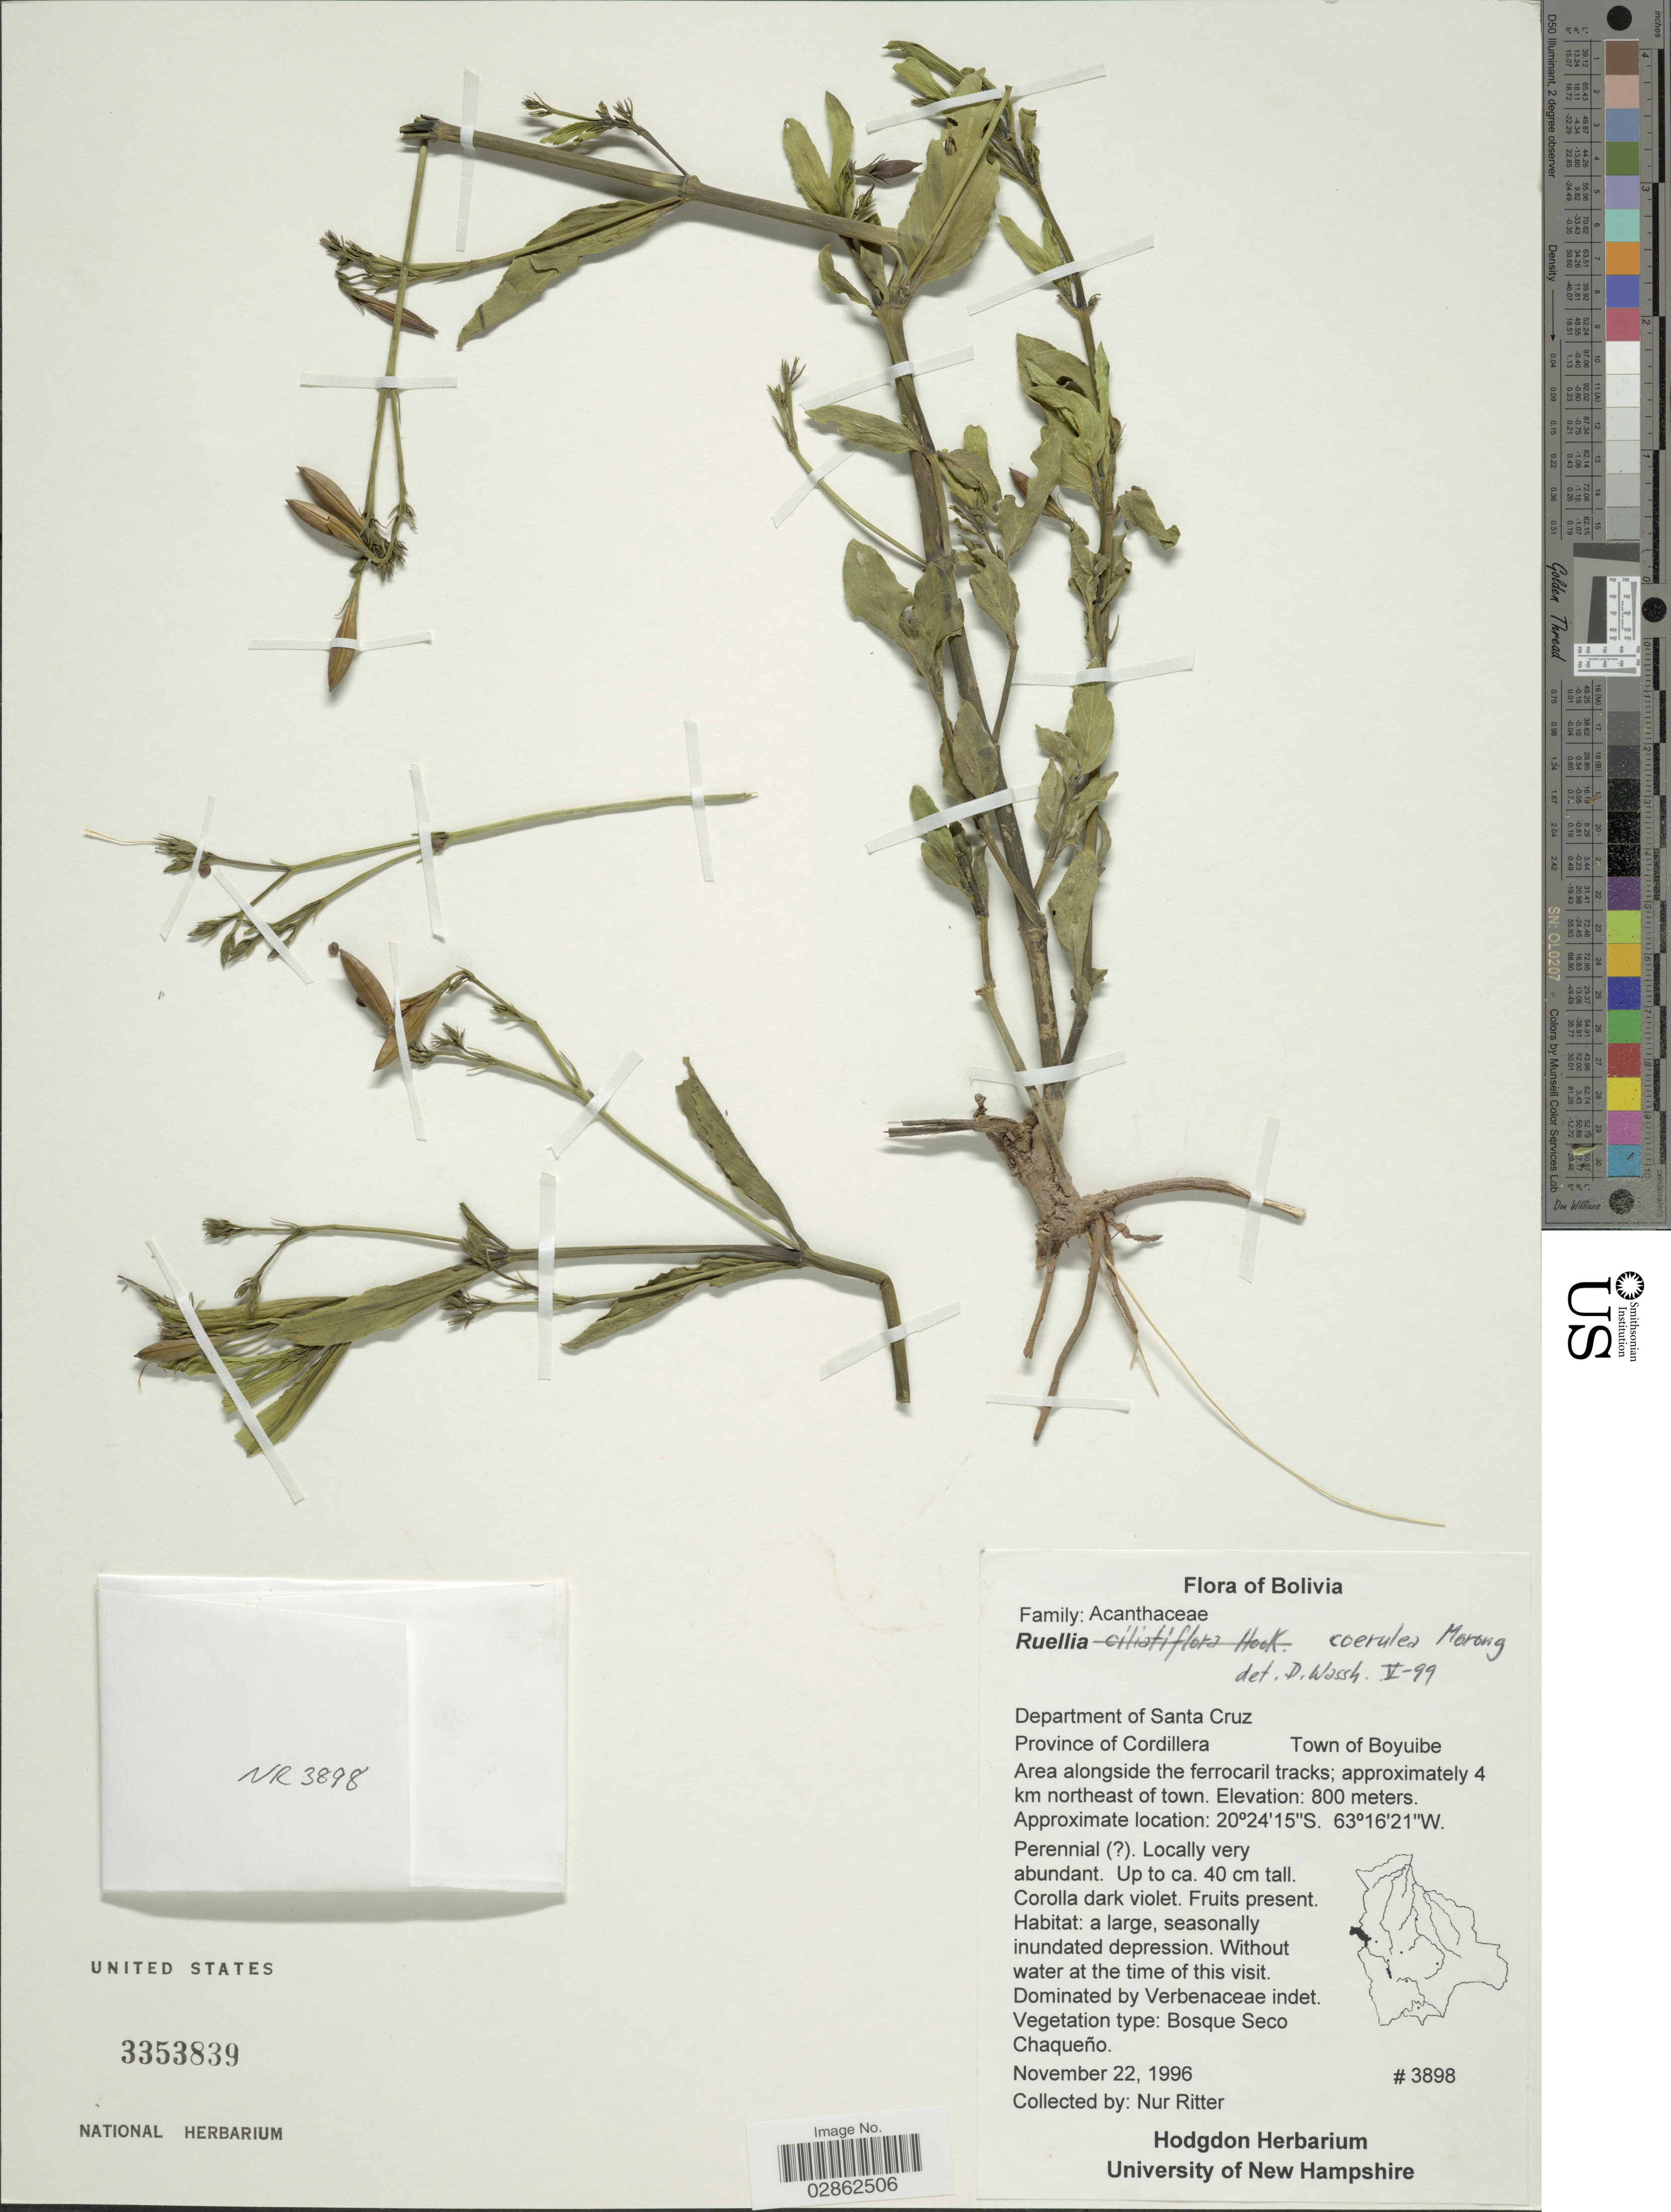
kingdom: Plantae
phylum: Tracheophyta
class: Magnoliopsida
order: Lamiales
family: Acanthaceae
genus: Ruellia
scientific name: Ruellia tweediana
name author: Griseb.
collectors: N. Ritter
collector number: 3898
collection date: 1996-11-22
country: Bolivia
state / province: Santa Cruz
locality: Department of Santa Cruz. Province of Cordillera. Town of Boyuibe. Approximately 4 km northeast of town.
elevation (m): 800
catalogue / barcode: US 3353839